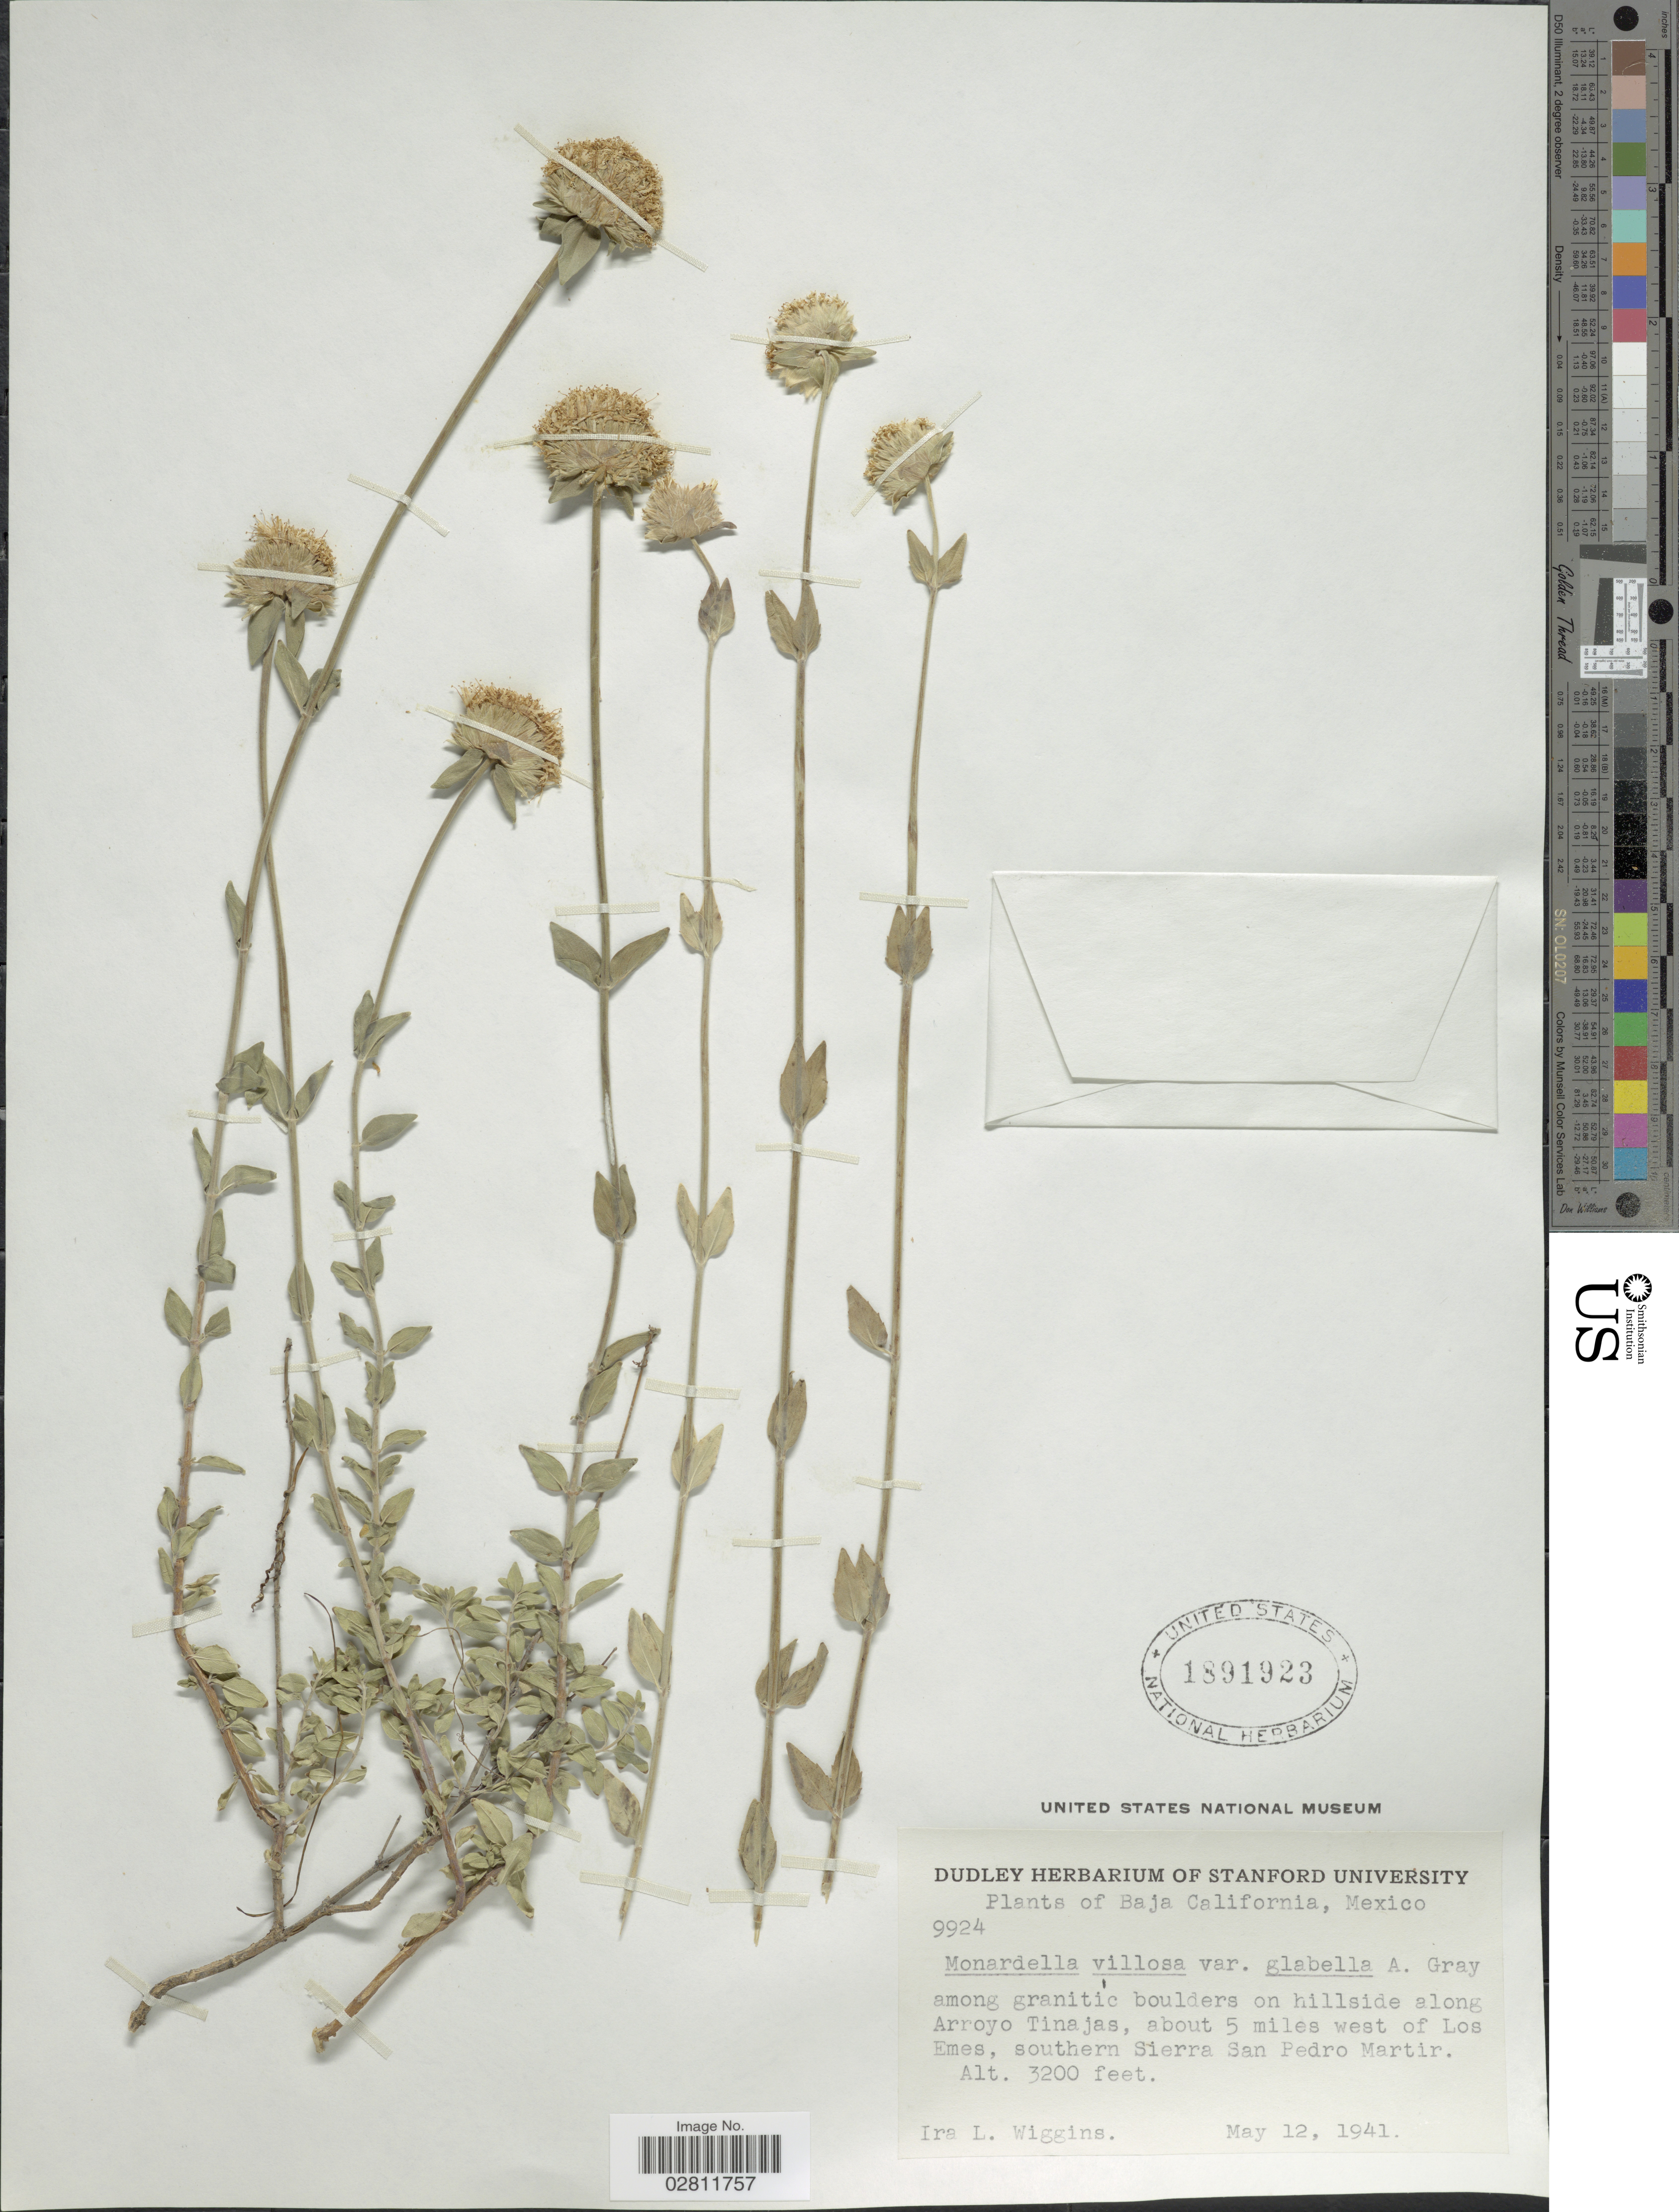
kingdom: Plantae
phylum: Tracheophyta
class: Magnoliopsida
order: Lamiales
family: Lamiaceae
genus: Monardella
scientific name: Monardella villosa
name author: Benth.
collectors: I. L. Wiggins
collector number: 9924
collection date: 1941-05-12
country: Mexico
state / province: Baja California Norte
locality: Among granitic boulders on hillsides along Arroyo Tinajas, about 5 miles west of Los Emes, southern Sierra San Pedro Martir.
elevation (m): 975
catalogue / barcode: US 1891923